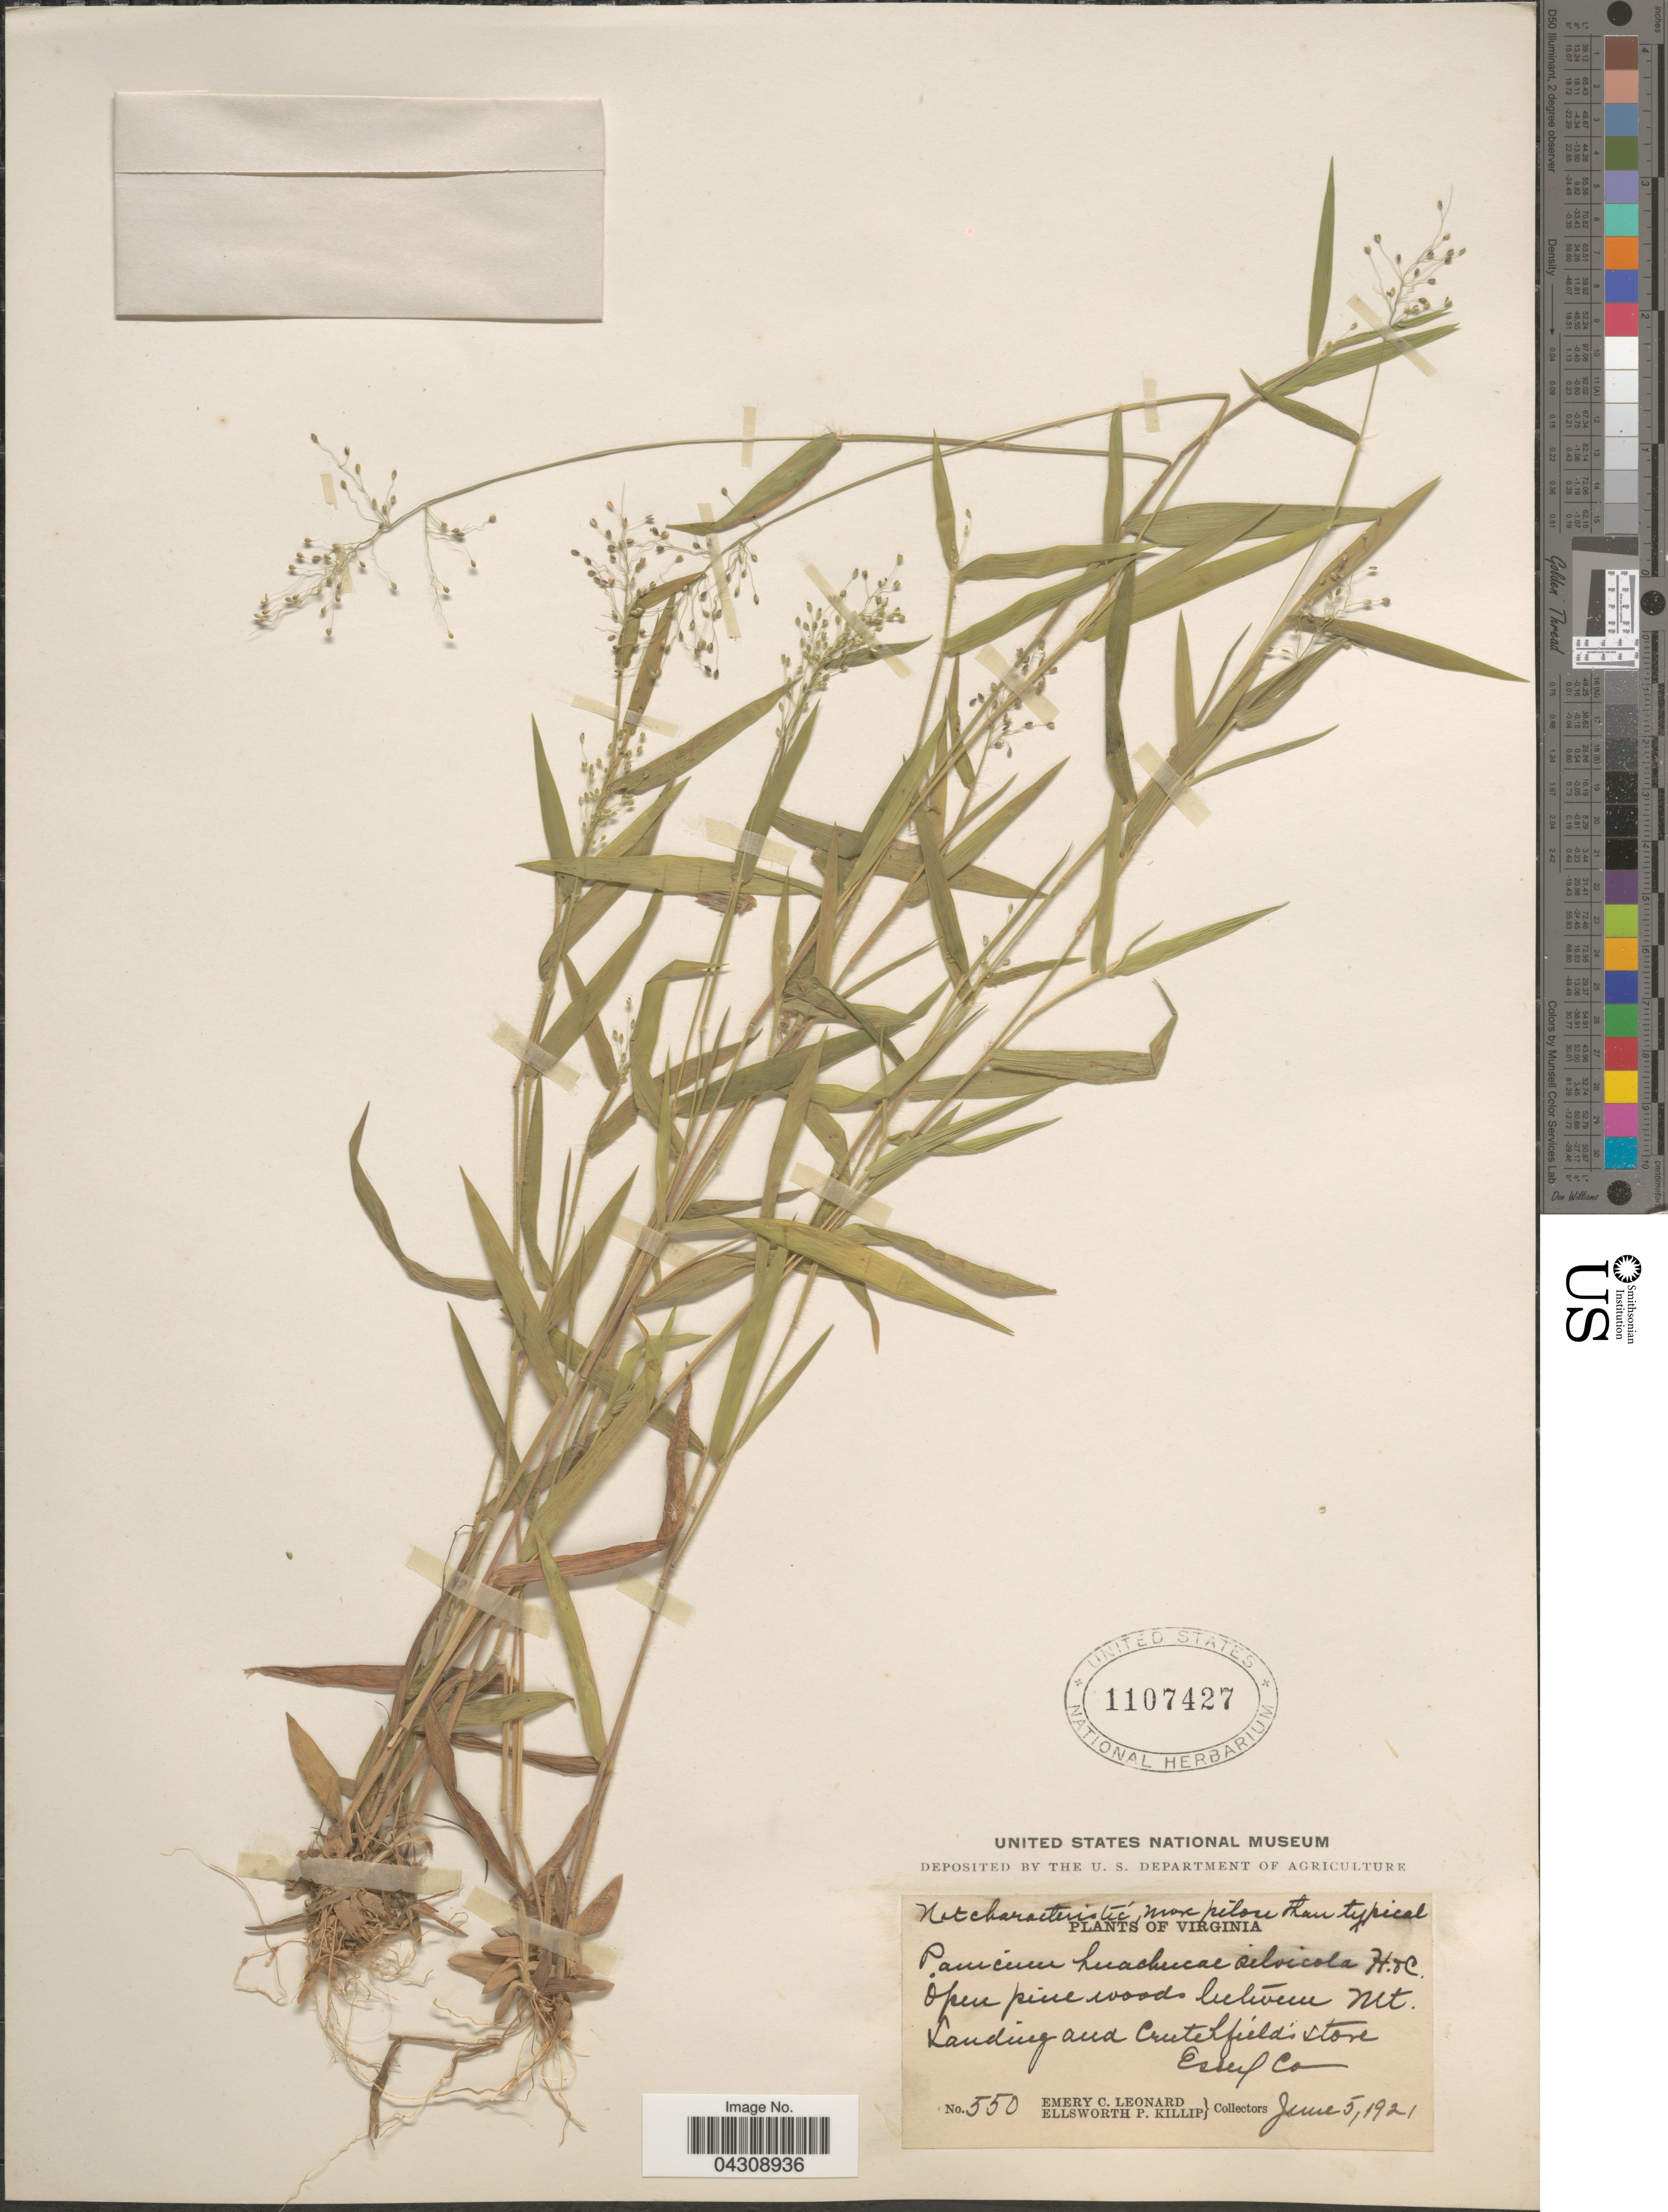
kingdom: Plantae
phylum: Tracheophyta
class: Liliopsida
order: Poales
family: Poaceae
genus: Dichanthelium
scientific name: Dichanthelium acuminatum var. acuminatum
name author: (Sw.) Gould & C.A. Clark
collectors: E. C. Leonard & E. P. Killip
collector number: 550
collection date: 1921-06-05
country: United States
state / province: Virginia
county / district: Essex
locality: Open pine woods between Mt. Landing and Crutchfield's Store. Essex Co.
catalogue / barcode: US 1107427